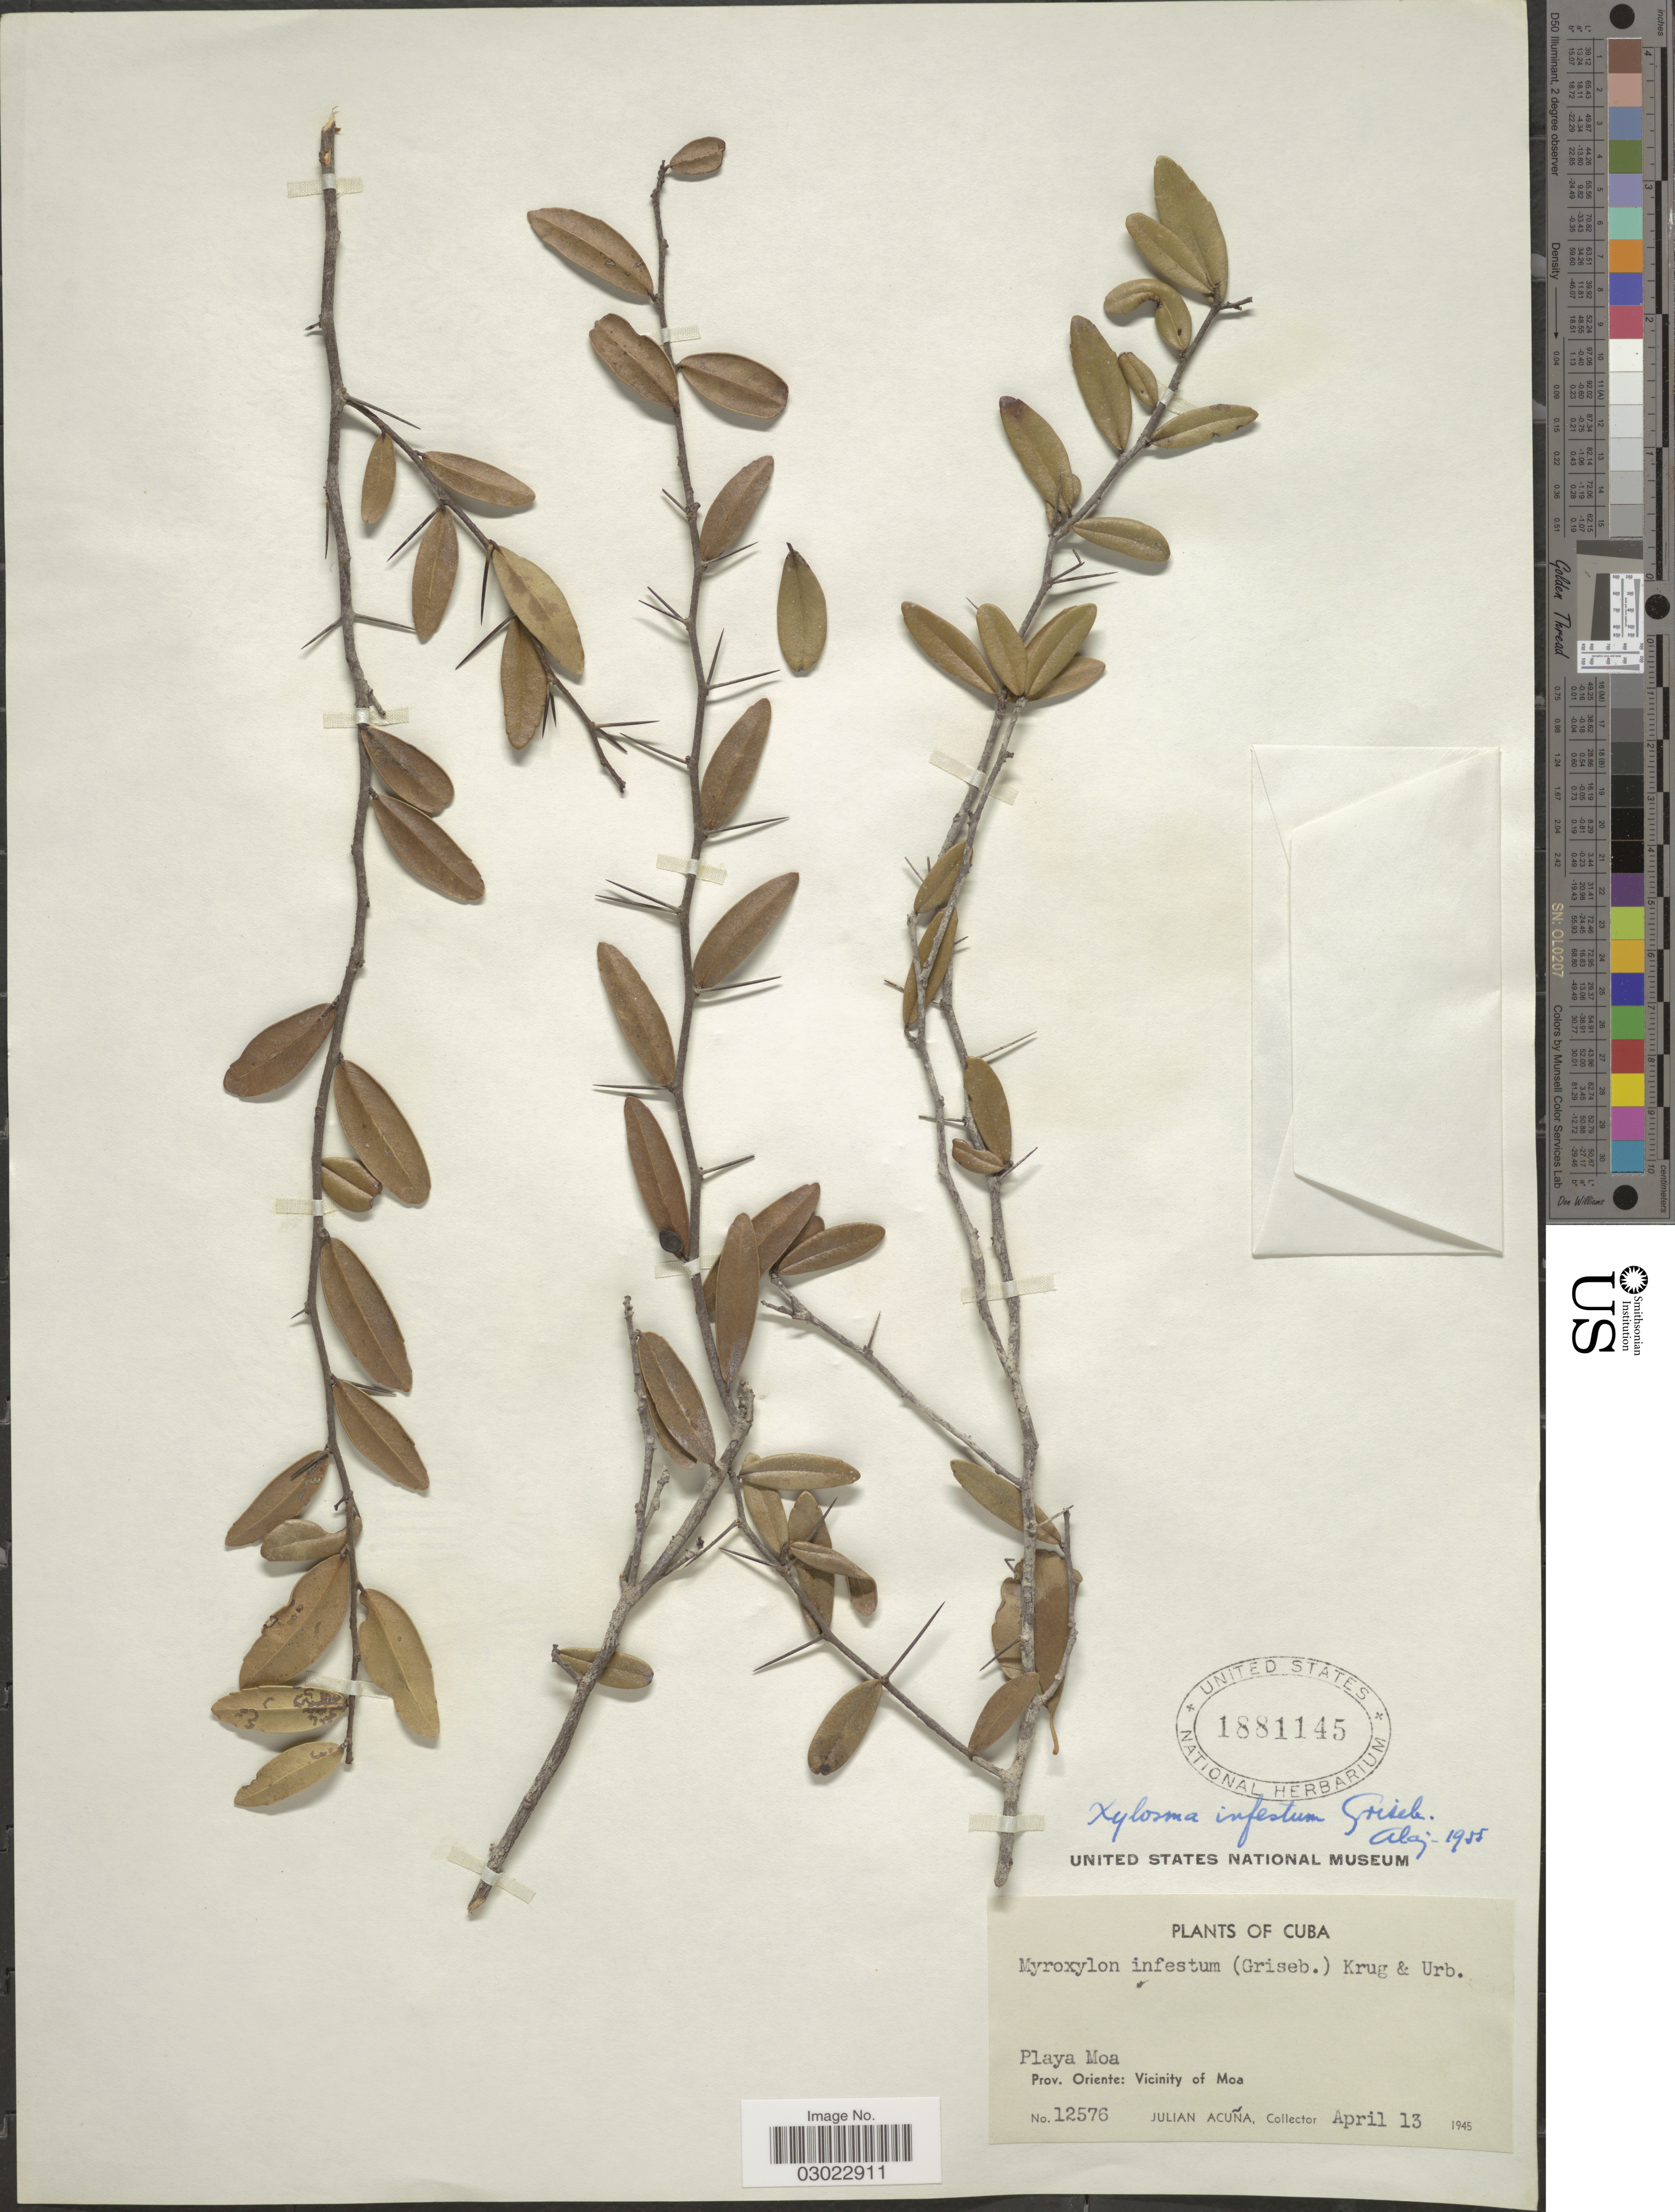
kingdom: Plantae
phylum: Tracheophyta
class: Magnoliopsida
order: Malpighiales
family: Salicaceae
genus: Xylosma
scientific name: Xylosma infesta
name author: Griseb.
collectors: R. Acuña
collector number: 12576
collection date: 1945-04-13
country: Cuba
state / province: Oriente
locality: Vicinity of Moa. Playa Moa.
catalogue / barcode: US 1881145